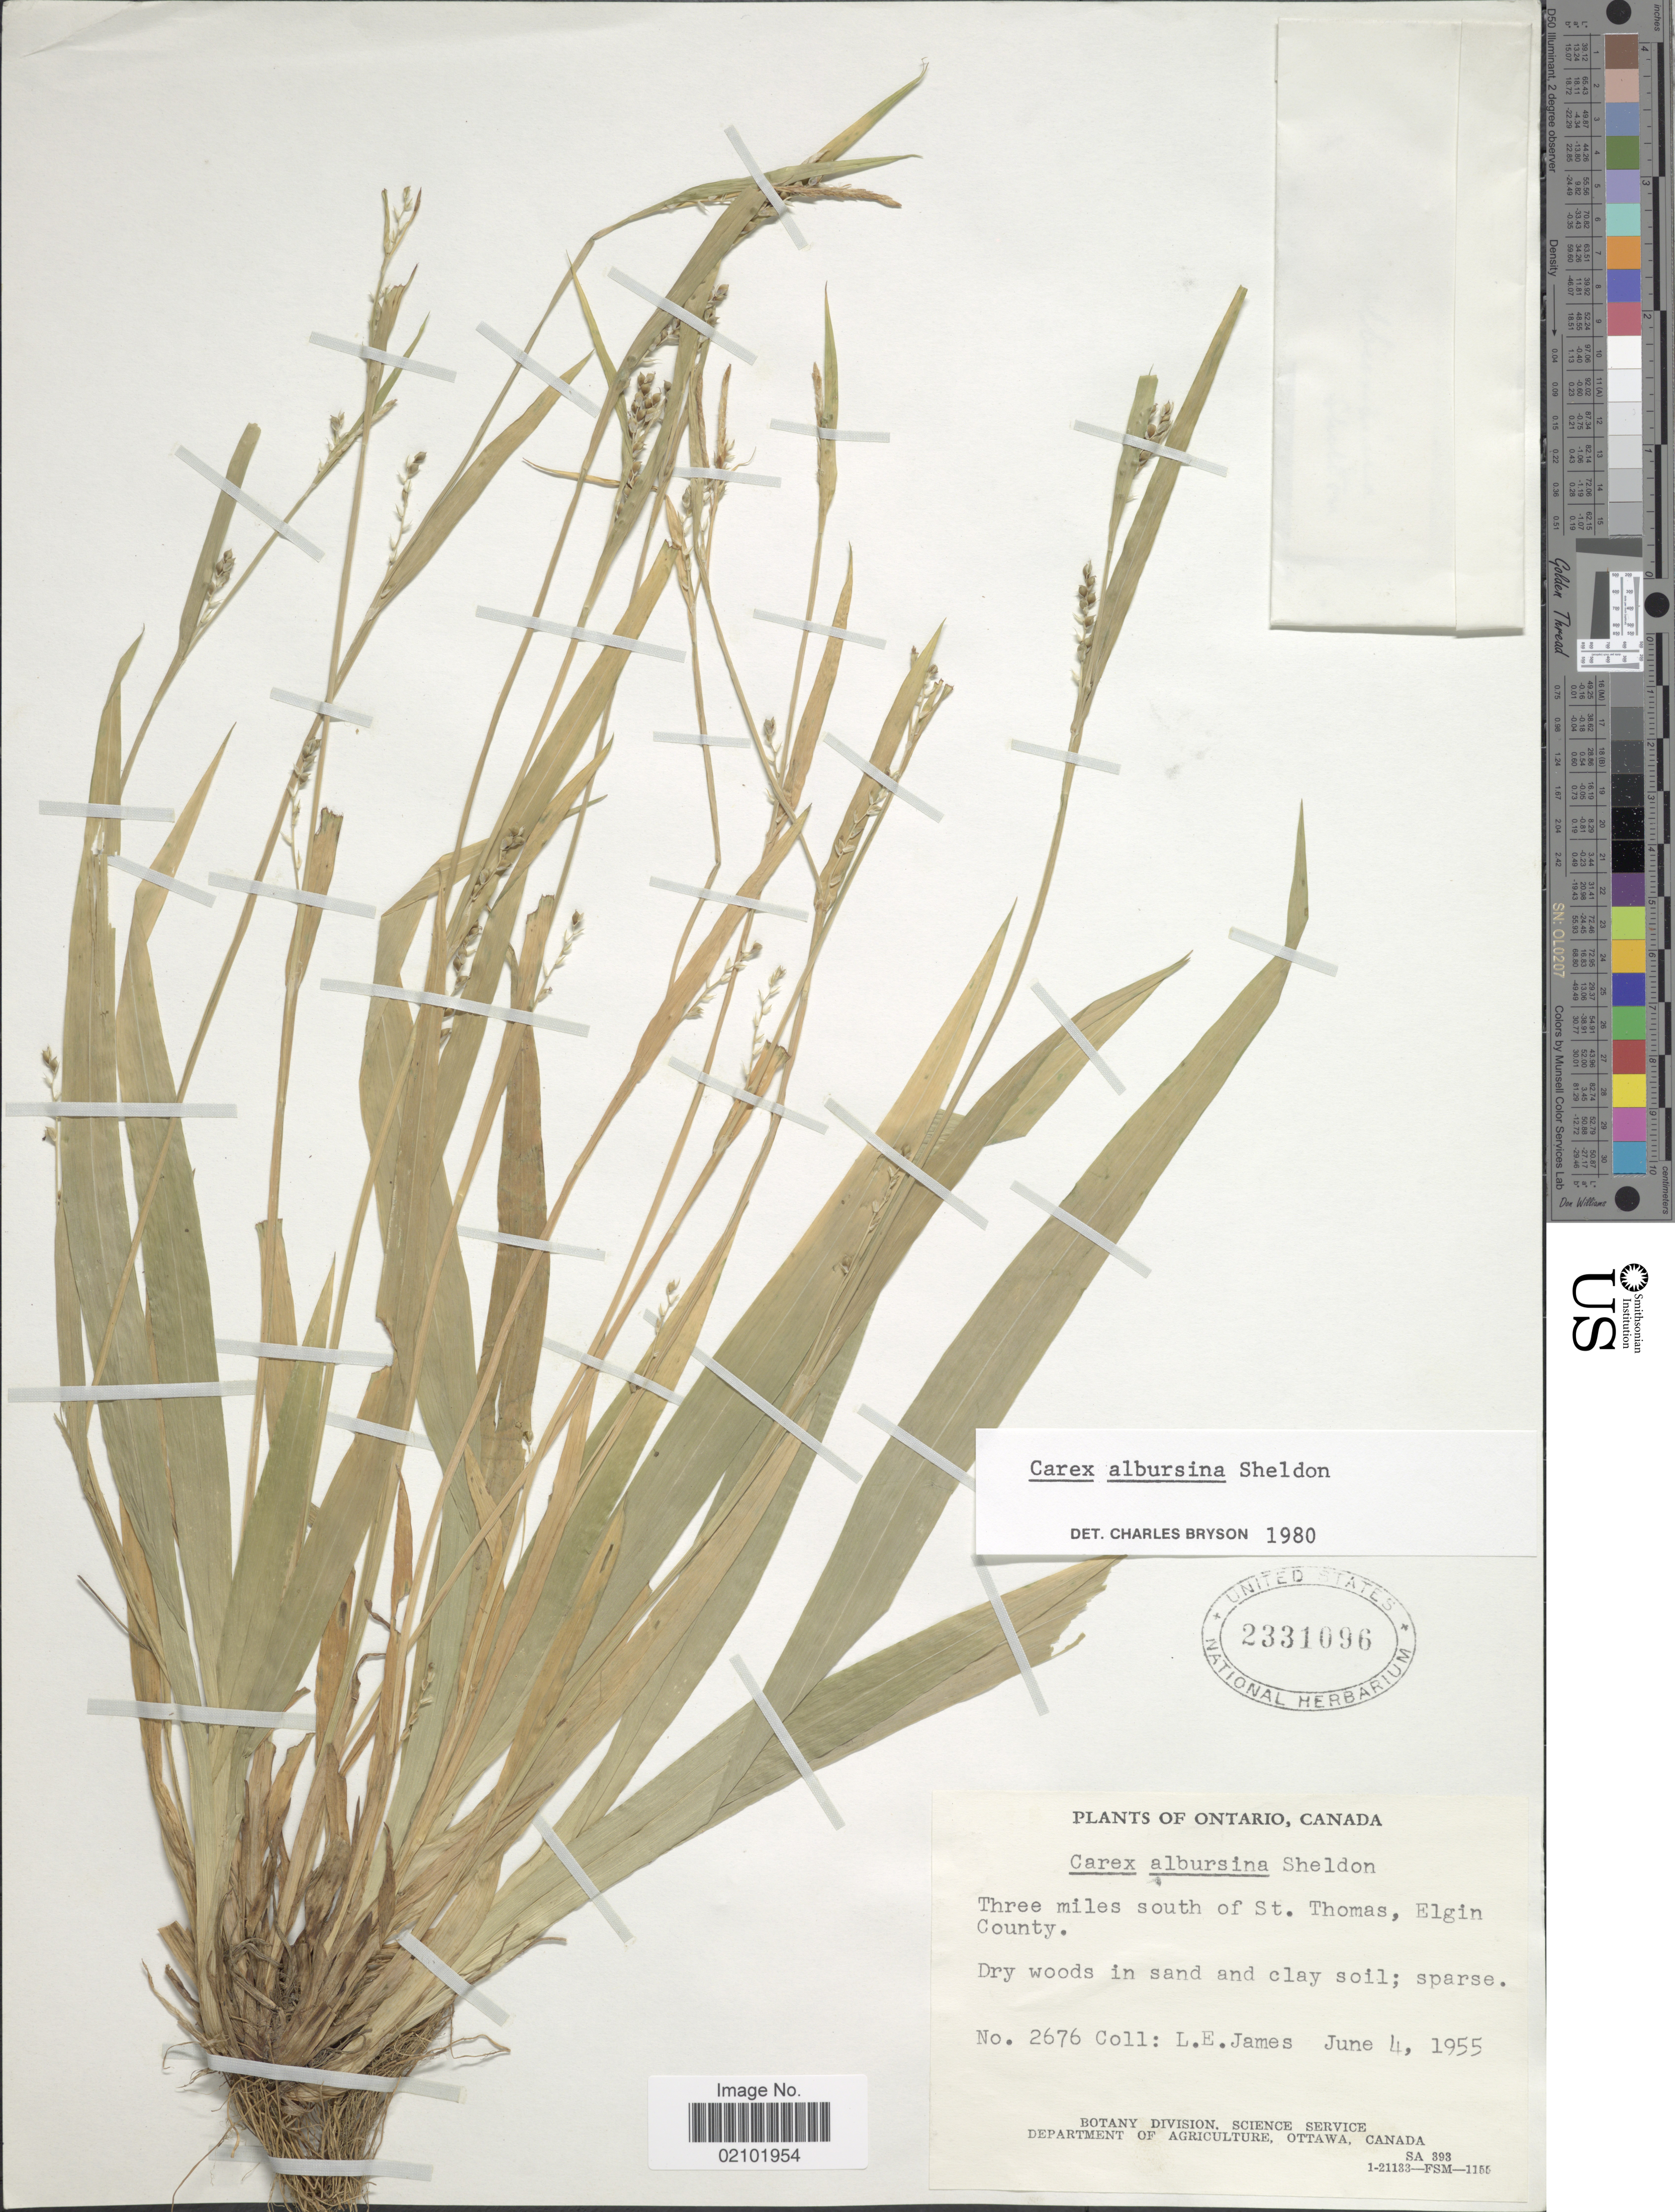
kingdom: Plantae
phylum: Tracheophyta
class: Liliopsida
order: Poales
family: Cyperaceae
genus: Carex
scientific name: Carex albursina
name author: E. Sheld.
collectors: L. E. James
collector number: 2676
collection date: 1955-06-04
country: Canada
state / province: Ontario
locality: Three miles south of St. Thomas, Elgin County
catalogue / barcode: US 2331096